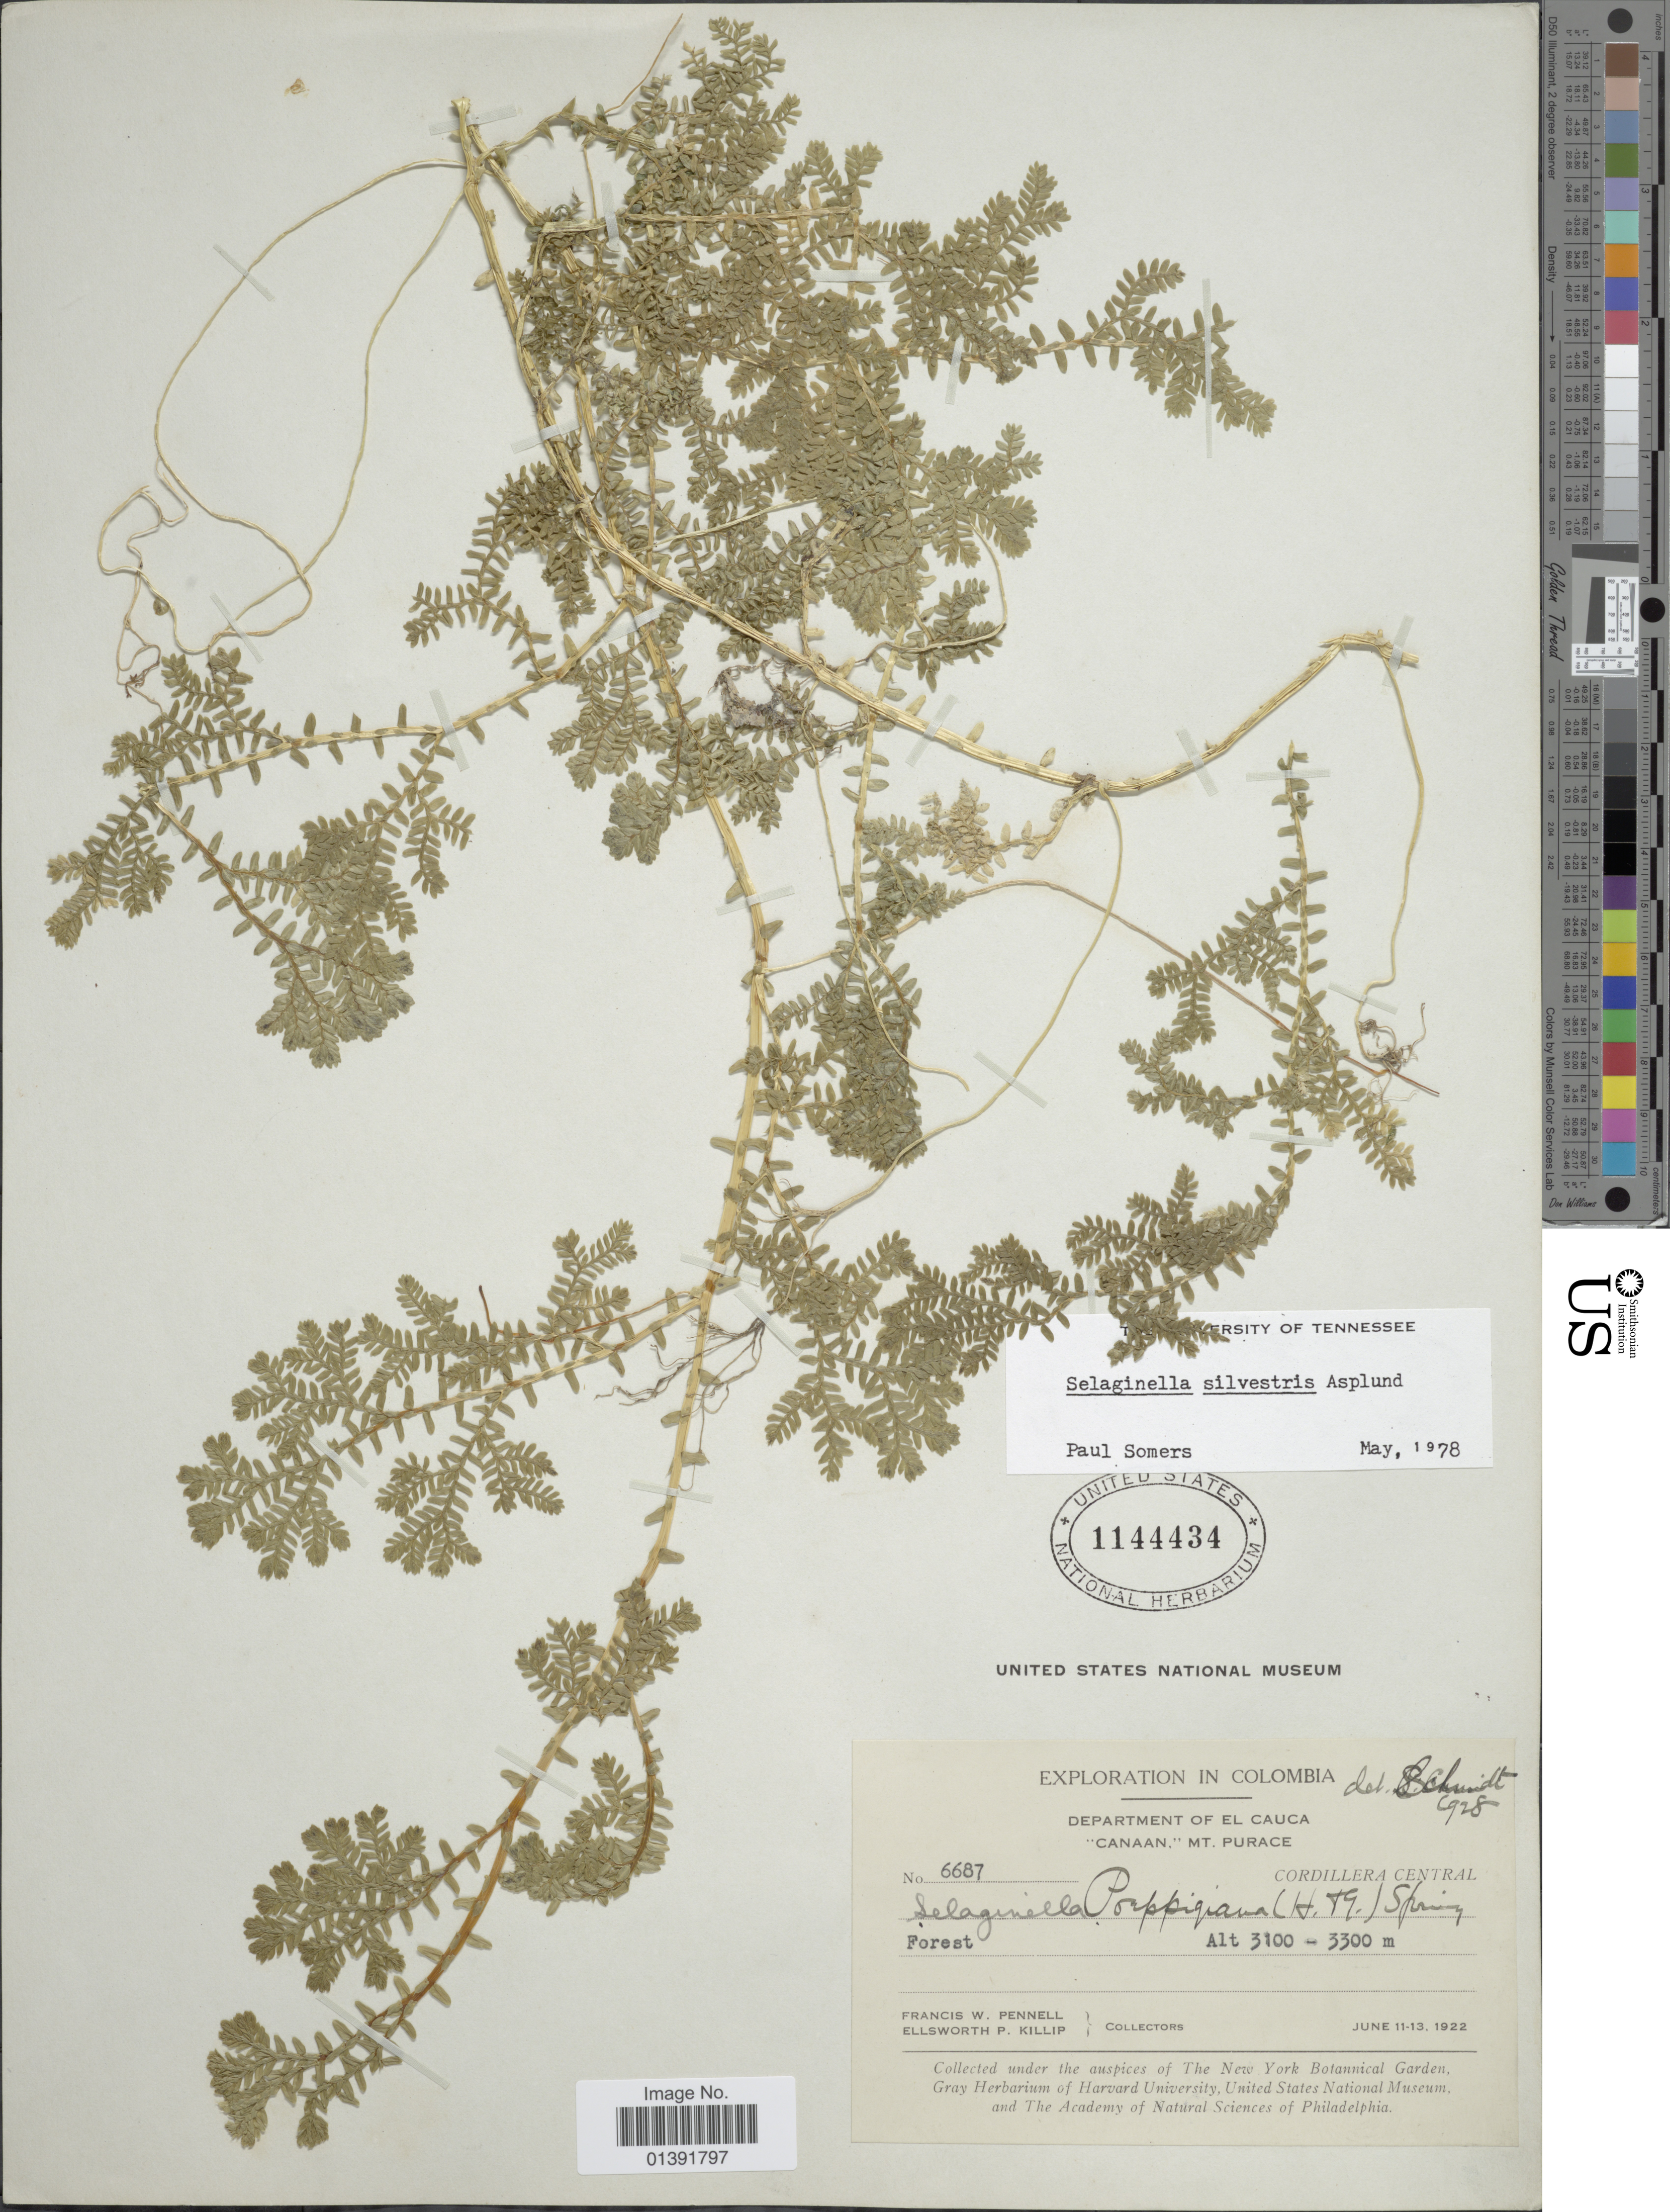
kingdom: Plantae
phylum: Tracheophyta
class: Lycopodiopsida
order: Selaginellales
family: Selaginellaceae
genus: Selaginella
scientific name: Selaginella silvestris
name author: Aspl.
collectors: F. W. Pennell & E. P. Killip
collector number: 6687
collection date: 1922-06-11/1922-06-13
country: Colombia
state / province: Cauca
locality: Canaan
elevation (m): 3100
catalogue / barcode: US 1144434